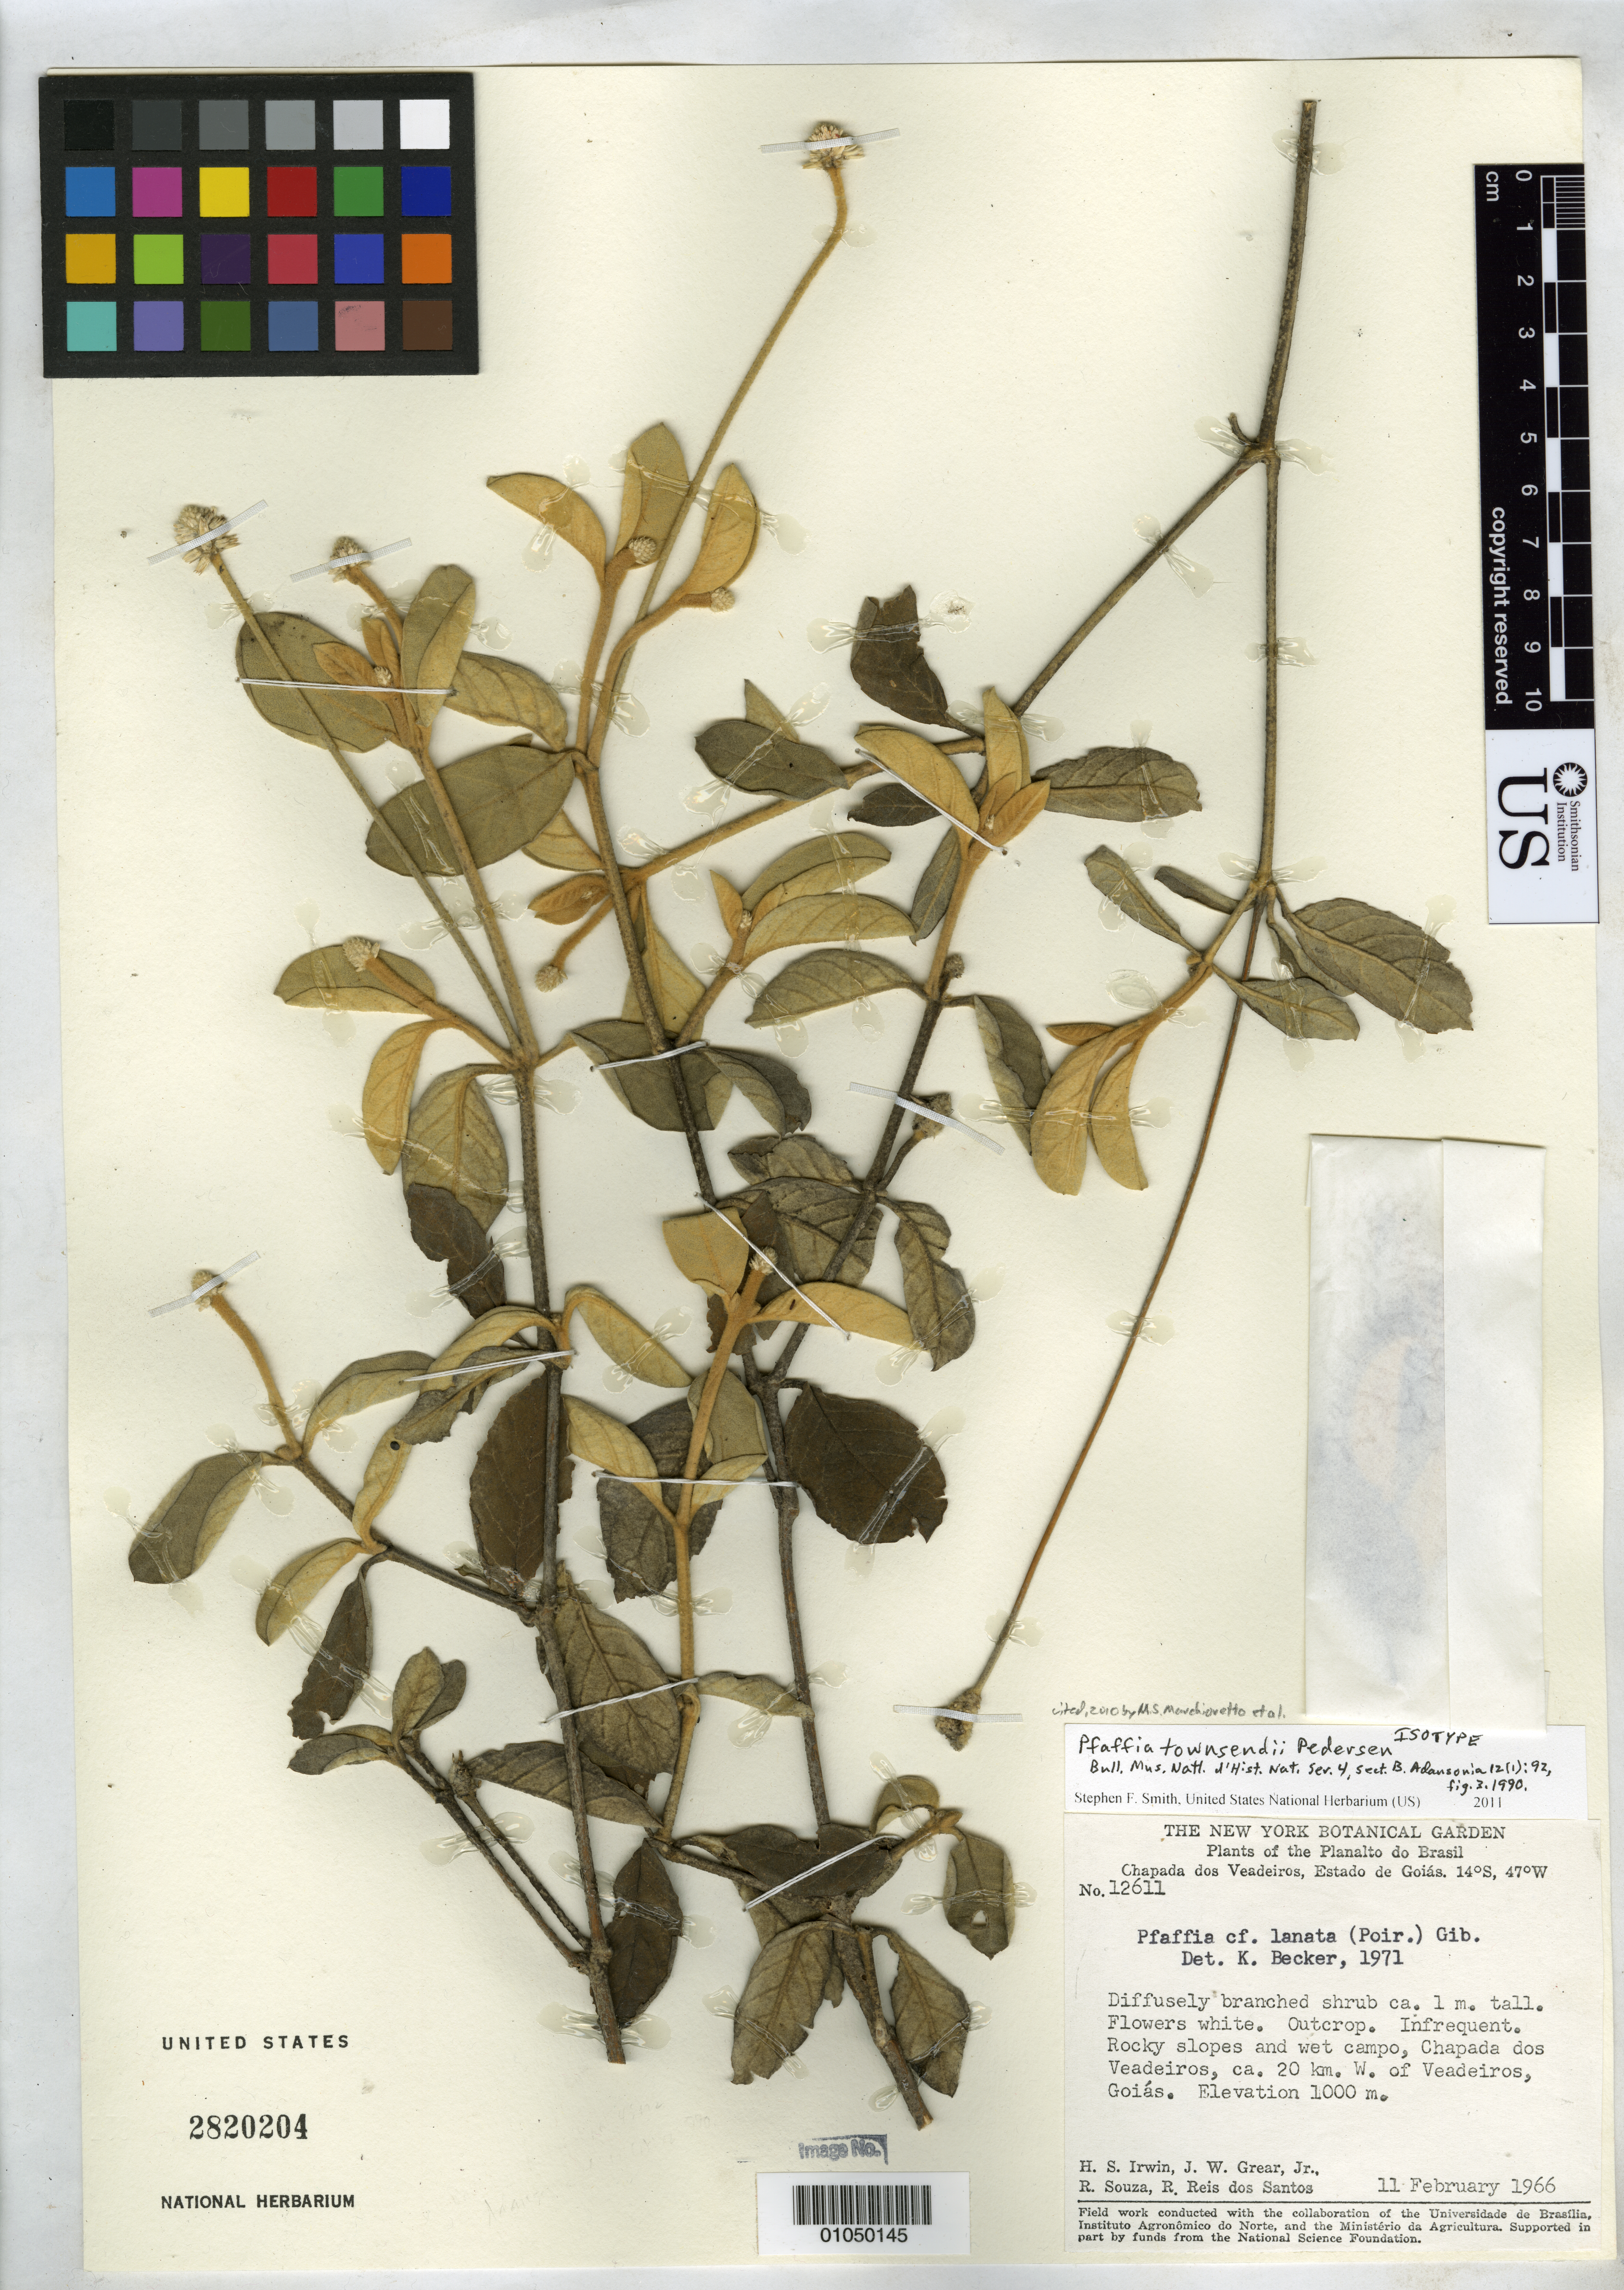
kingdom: Plantae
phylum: Tracheophyta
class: Magnoliopsida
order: Caryophyllales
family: Amaranthaceae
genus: Pfaffia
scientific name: Pfaffia townsendii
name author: Pedersen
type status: Isotype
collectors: H. Irwin & et al.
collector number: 12611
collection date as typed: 11 Feb 1966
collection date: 1966-02-11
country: Brazil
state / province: Goiás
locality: Chapada dos Veadeiros, ca. 20 km W of Veadeiros, Goiás.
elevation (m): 1000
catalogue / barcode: US 2820204